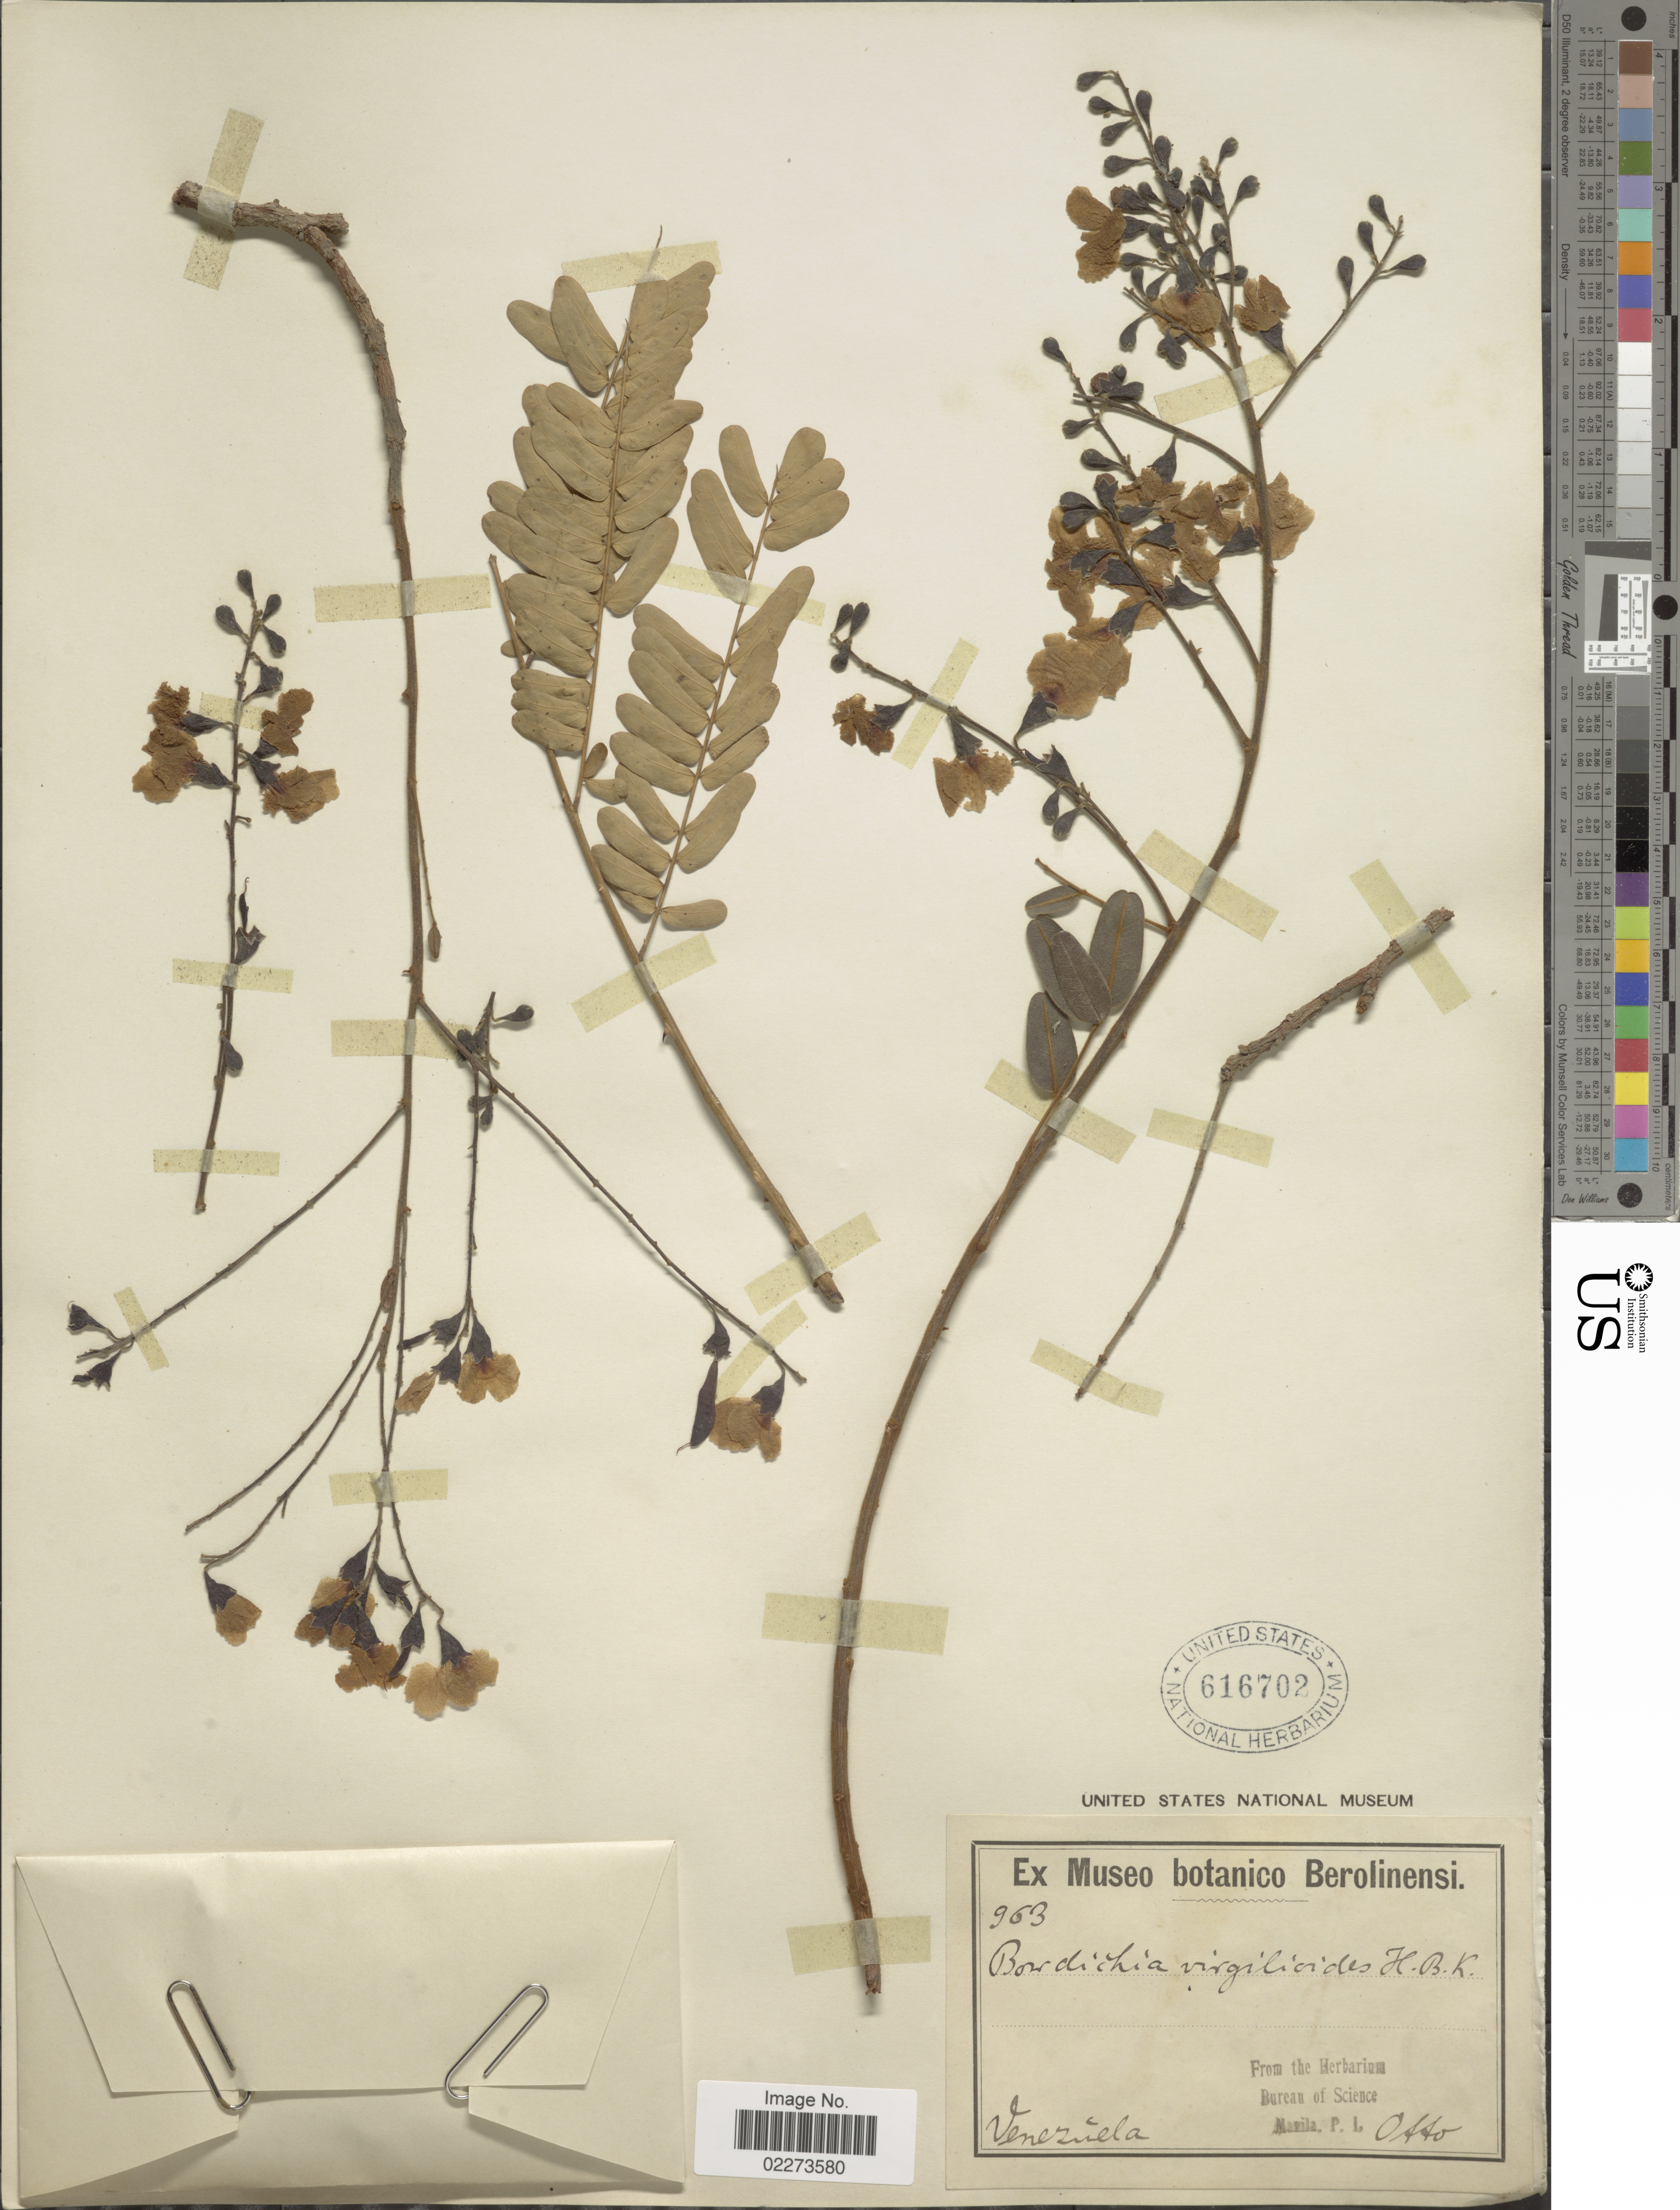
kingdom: Plantae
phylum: Tracheophyta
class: Magnoliopsida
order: Fabales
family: Fabaceae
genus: Bowdichia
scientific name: Bowdichia virgilioides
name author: Kunth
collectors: Otto, --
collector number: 963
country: Venezuela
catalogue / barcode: US 616702